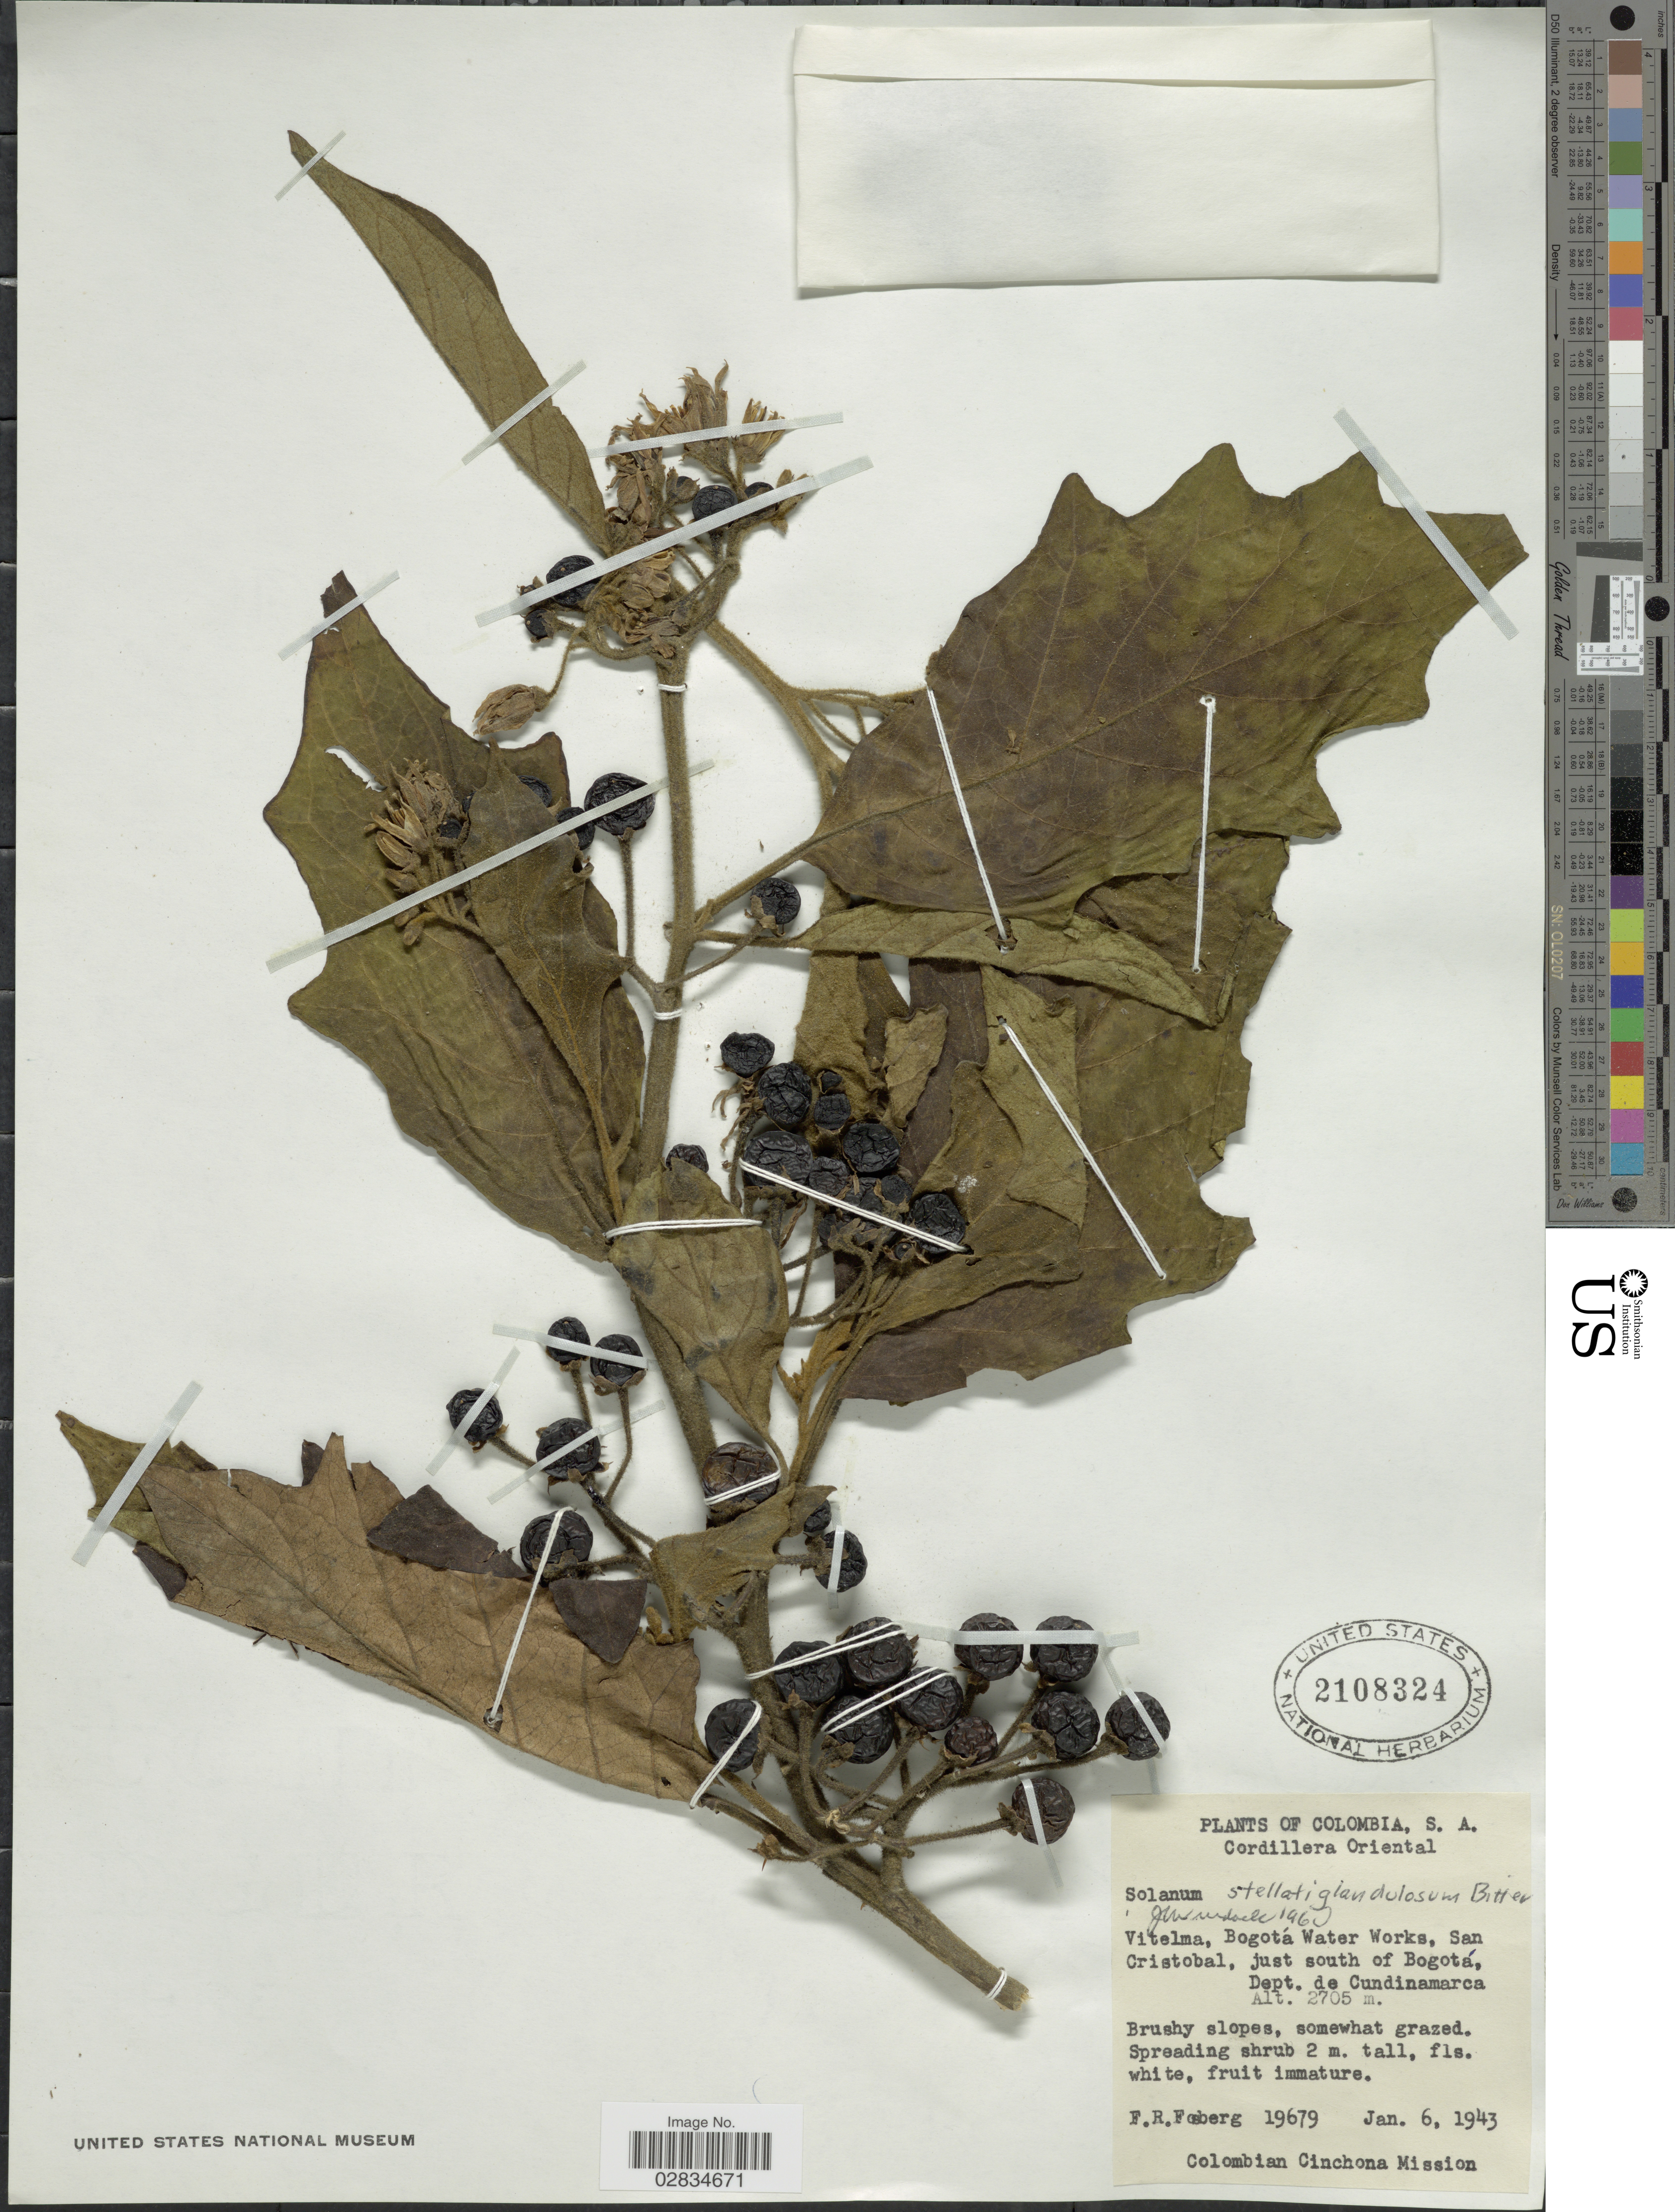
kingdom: Plantae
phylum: Tracheophyta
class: Magnoliopsida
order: Solanales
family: Solanaceae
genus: Solanum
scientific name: Solanum stellatiglandulosum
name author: Bitter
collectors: F. R. Fosberg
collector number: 19679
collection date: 1943-01-06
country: Colombia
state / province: Cundinamarca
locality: Cordillera Oriental, Vitelma, Bogotá Water Works, San Cristobal, just south of Bogotá, Dept. de Cundinamarca.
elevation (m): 2705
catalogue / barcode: US 2108324